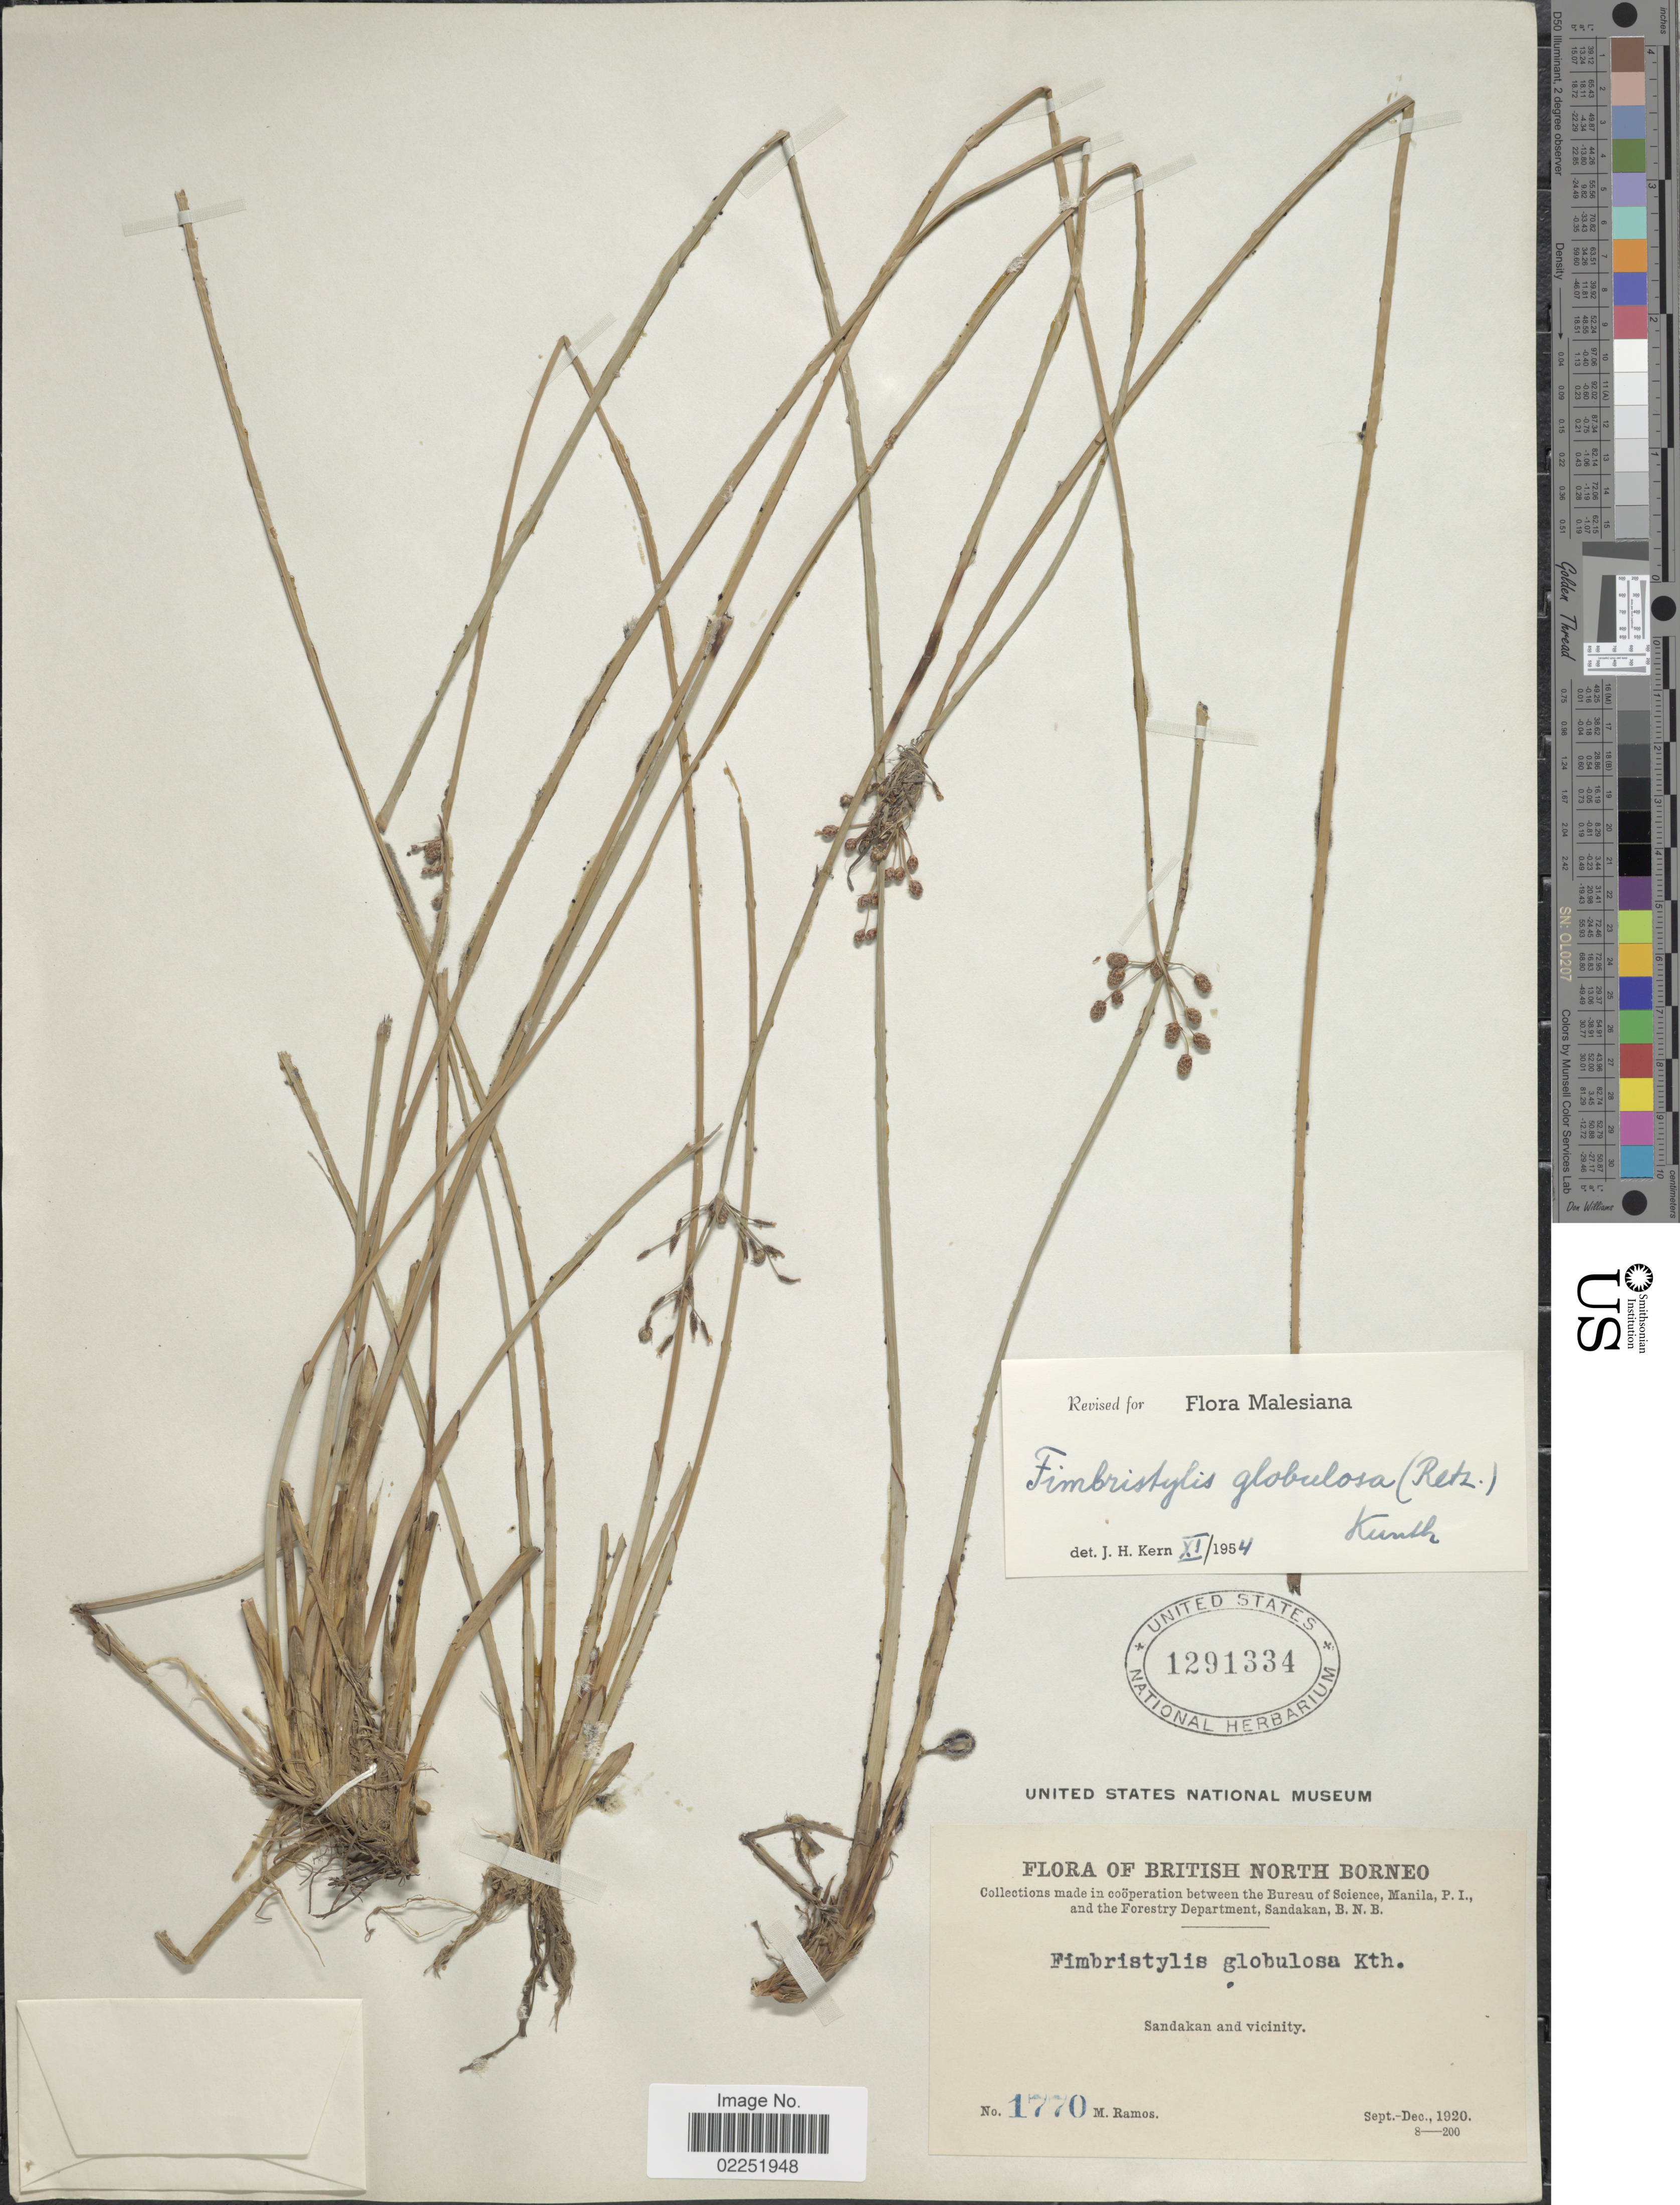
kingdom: Plantae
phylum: Tracheophyta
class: Liliopsida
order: Poales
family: Cyperaceae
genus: Fimbristylis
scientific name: Fimbristylis umbellaris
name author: (Lam.) Vahl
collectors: M. Ramos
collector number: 1770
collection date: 1920-09/1920-12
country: Malaysia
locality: British North Borneo, Sandakan and vicinity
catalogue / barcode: US 1291334